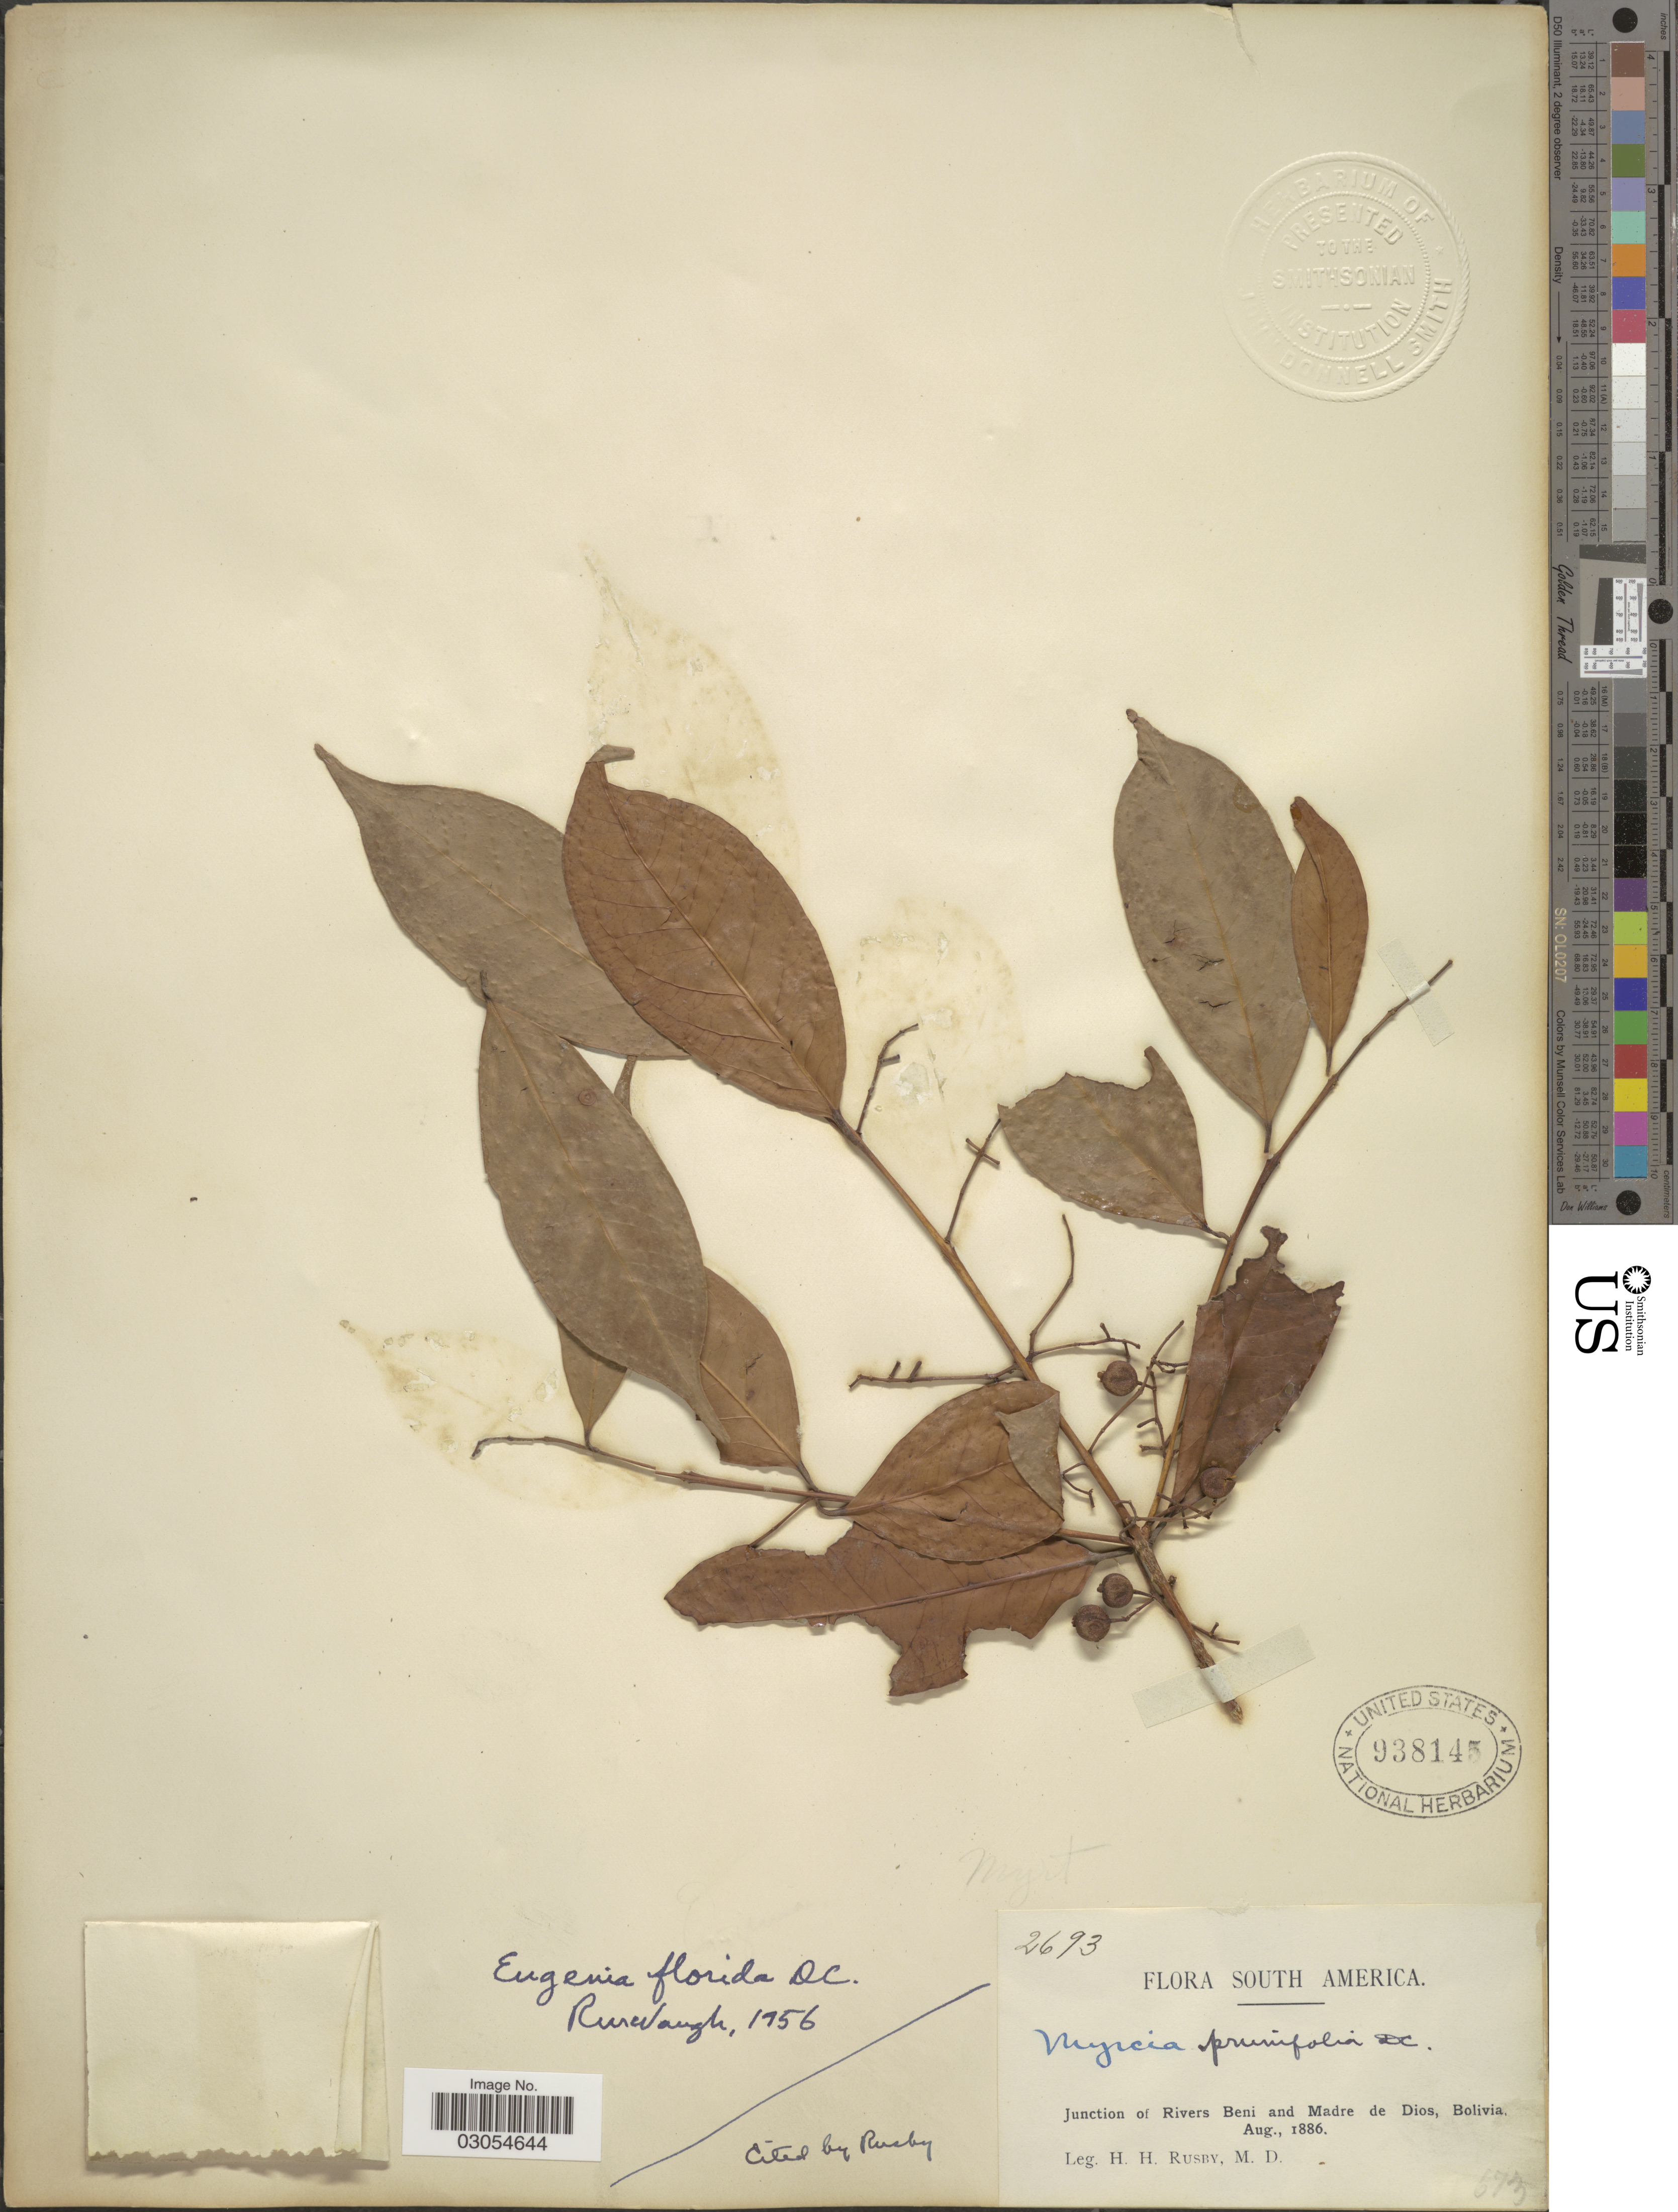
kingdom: Plantae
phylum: Tracheophyta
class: Magnoliopsida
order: Myrtales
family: Myrtaceae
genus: Eugenia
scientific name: Eugenia florida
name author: DC.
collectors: H. H. Rusby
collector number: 2693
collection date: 1886-08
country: Bolivia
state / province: Beni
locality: Junction of Rivers Beni and Madre de Dios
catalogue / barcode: US 938145